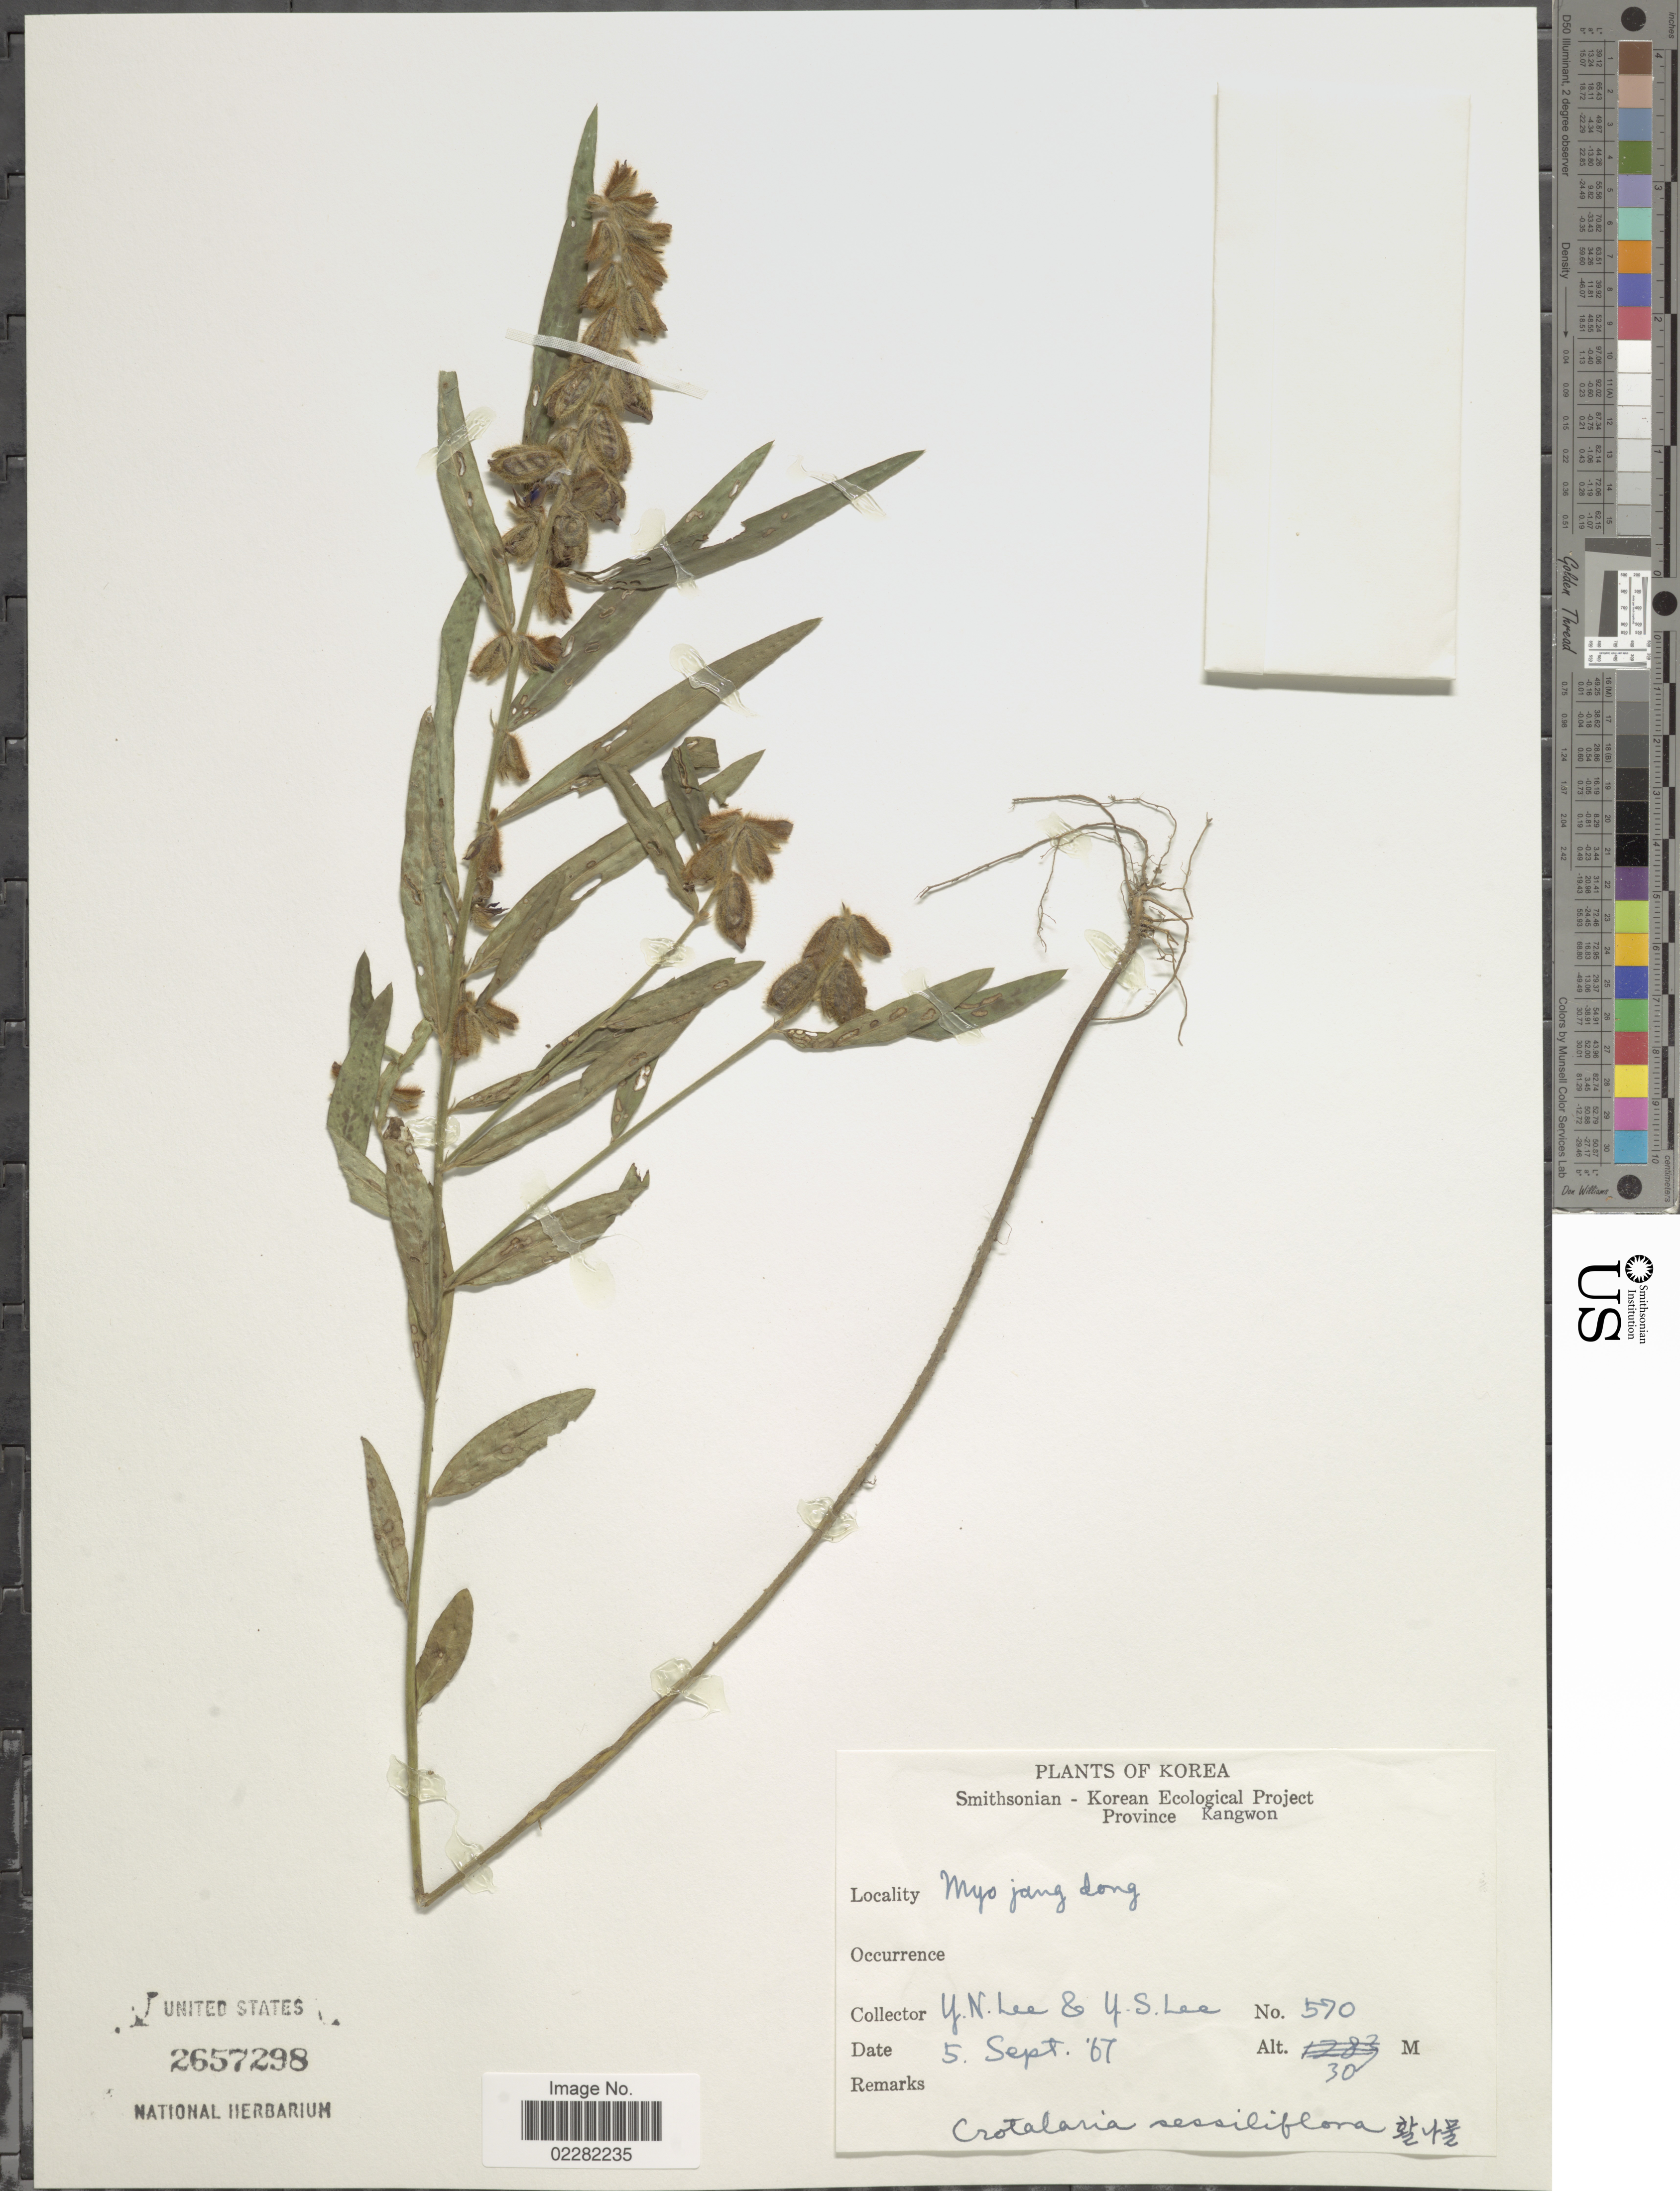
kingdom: Plantae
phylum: Tracheophyta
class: Magnoliopsida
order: Fabales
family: Fabaceae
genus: Crotalaria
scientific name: Crotalaria sessilifolia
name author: L.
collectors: Y. N. Lee & Y. S. Lee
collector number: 570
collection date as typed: Transcribed d/m/y: 5/9/67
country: North Korea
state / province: Kangwon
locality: Myo jang dong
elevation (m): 30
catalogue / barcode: US 2657298